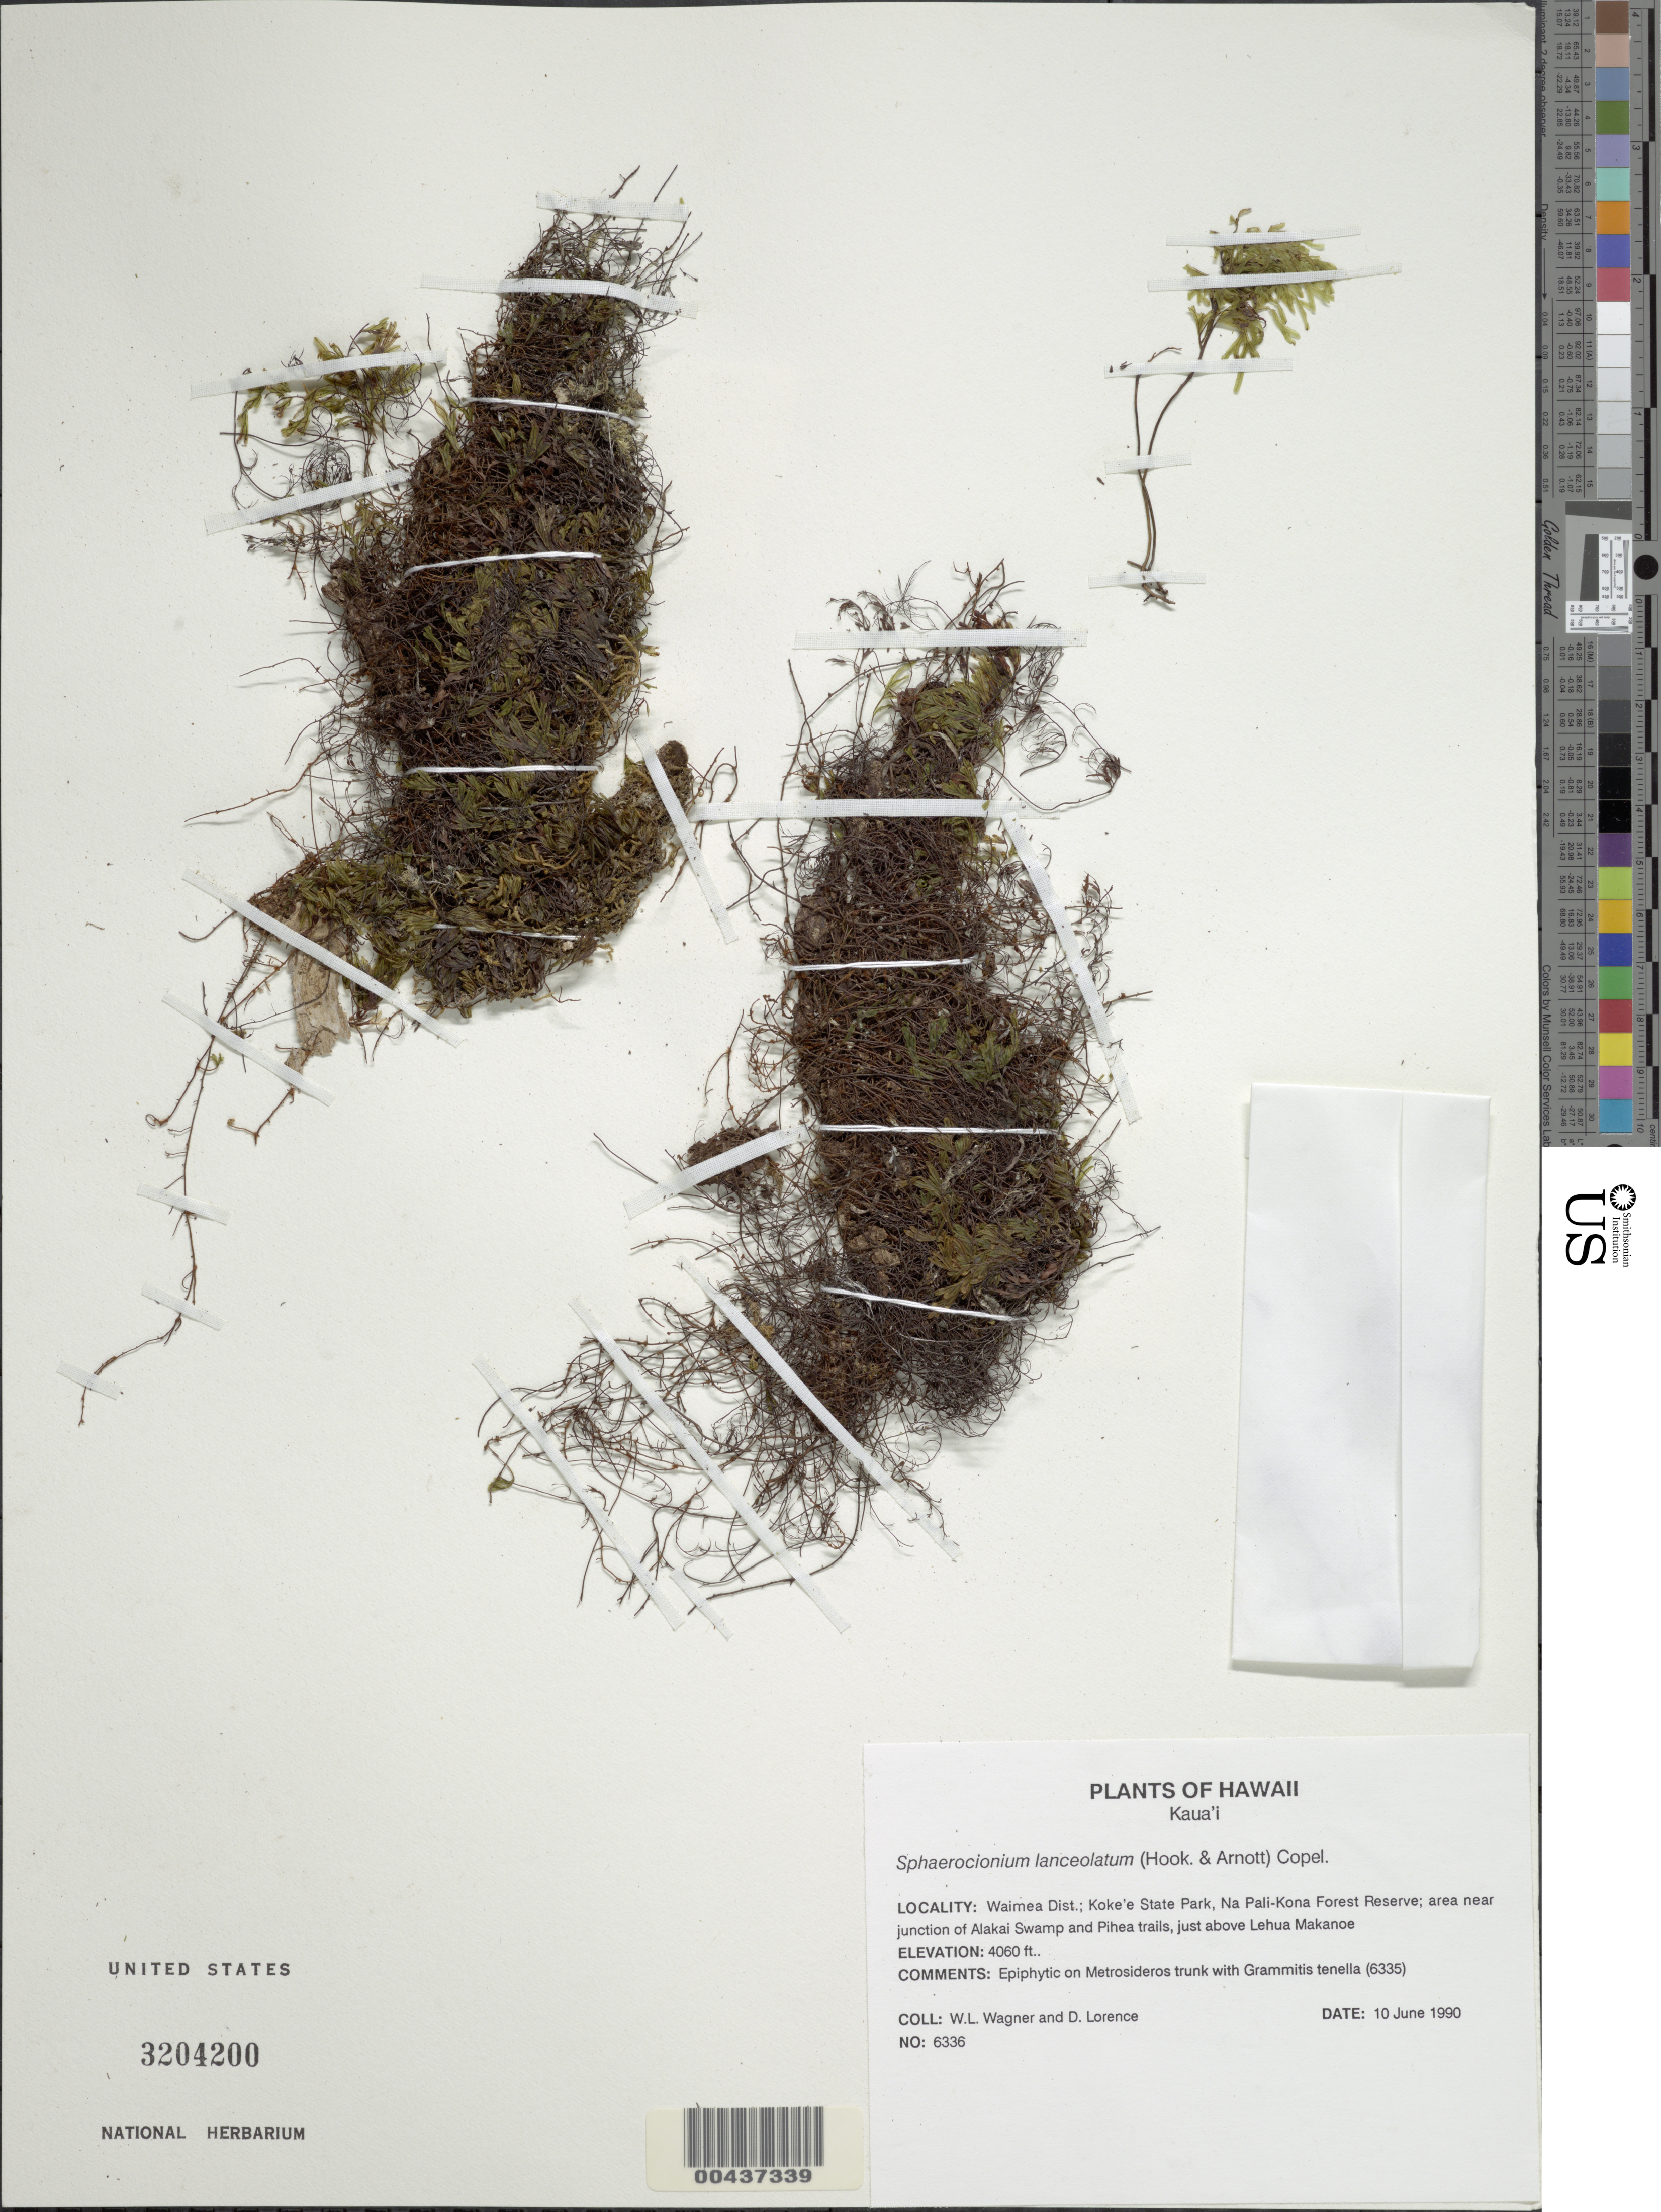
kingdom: Plantae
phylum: Tracheophyta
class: Polypodiopsida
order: Hymenophyllales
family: Hymenophyllaceae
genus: Hymenophyllum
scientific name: Hymenophyllum lanceolatum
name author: Hook. & Arn.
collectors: W. L. Wagner & D. Lorence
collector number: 6336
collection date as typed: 10 Jun 1990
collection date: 1990-06-10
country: United States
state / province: Hawaii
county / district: Kauai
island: Kaua'i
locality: Koke'e State Pk., Na Pali-Kona For. Res.; area near junction of Alakai Swamp and Pihea trails, Just above Lehua Makanoe ...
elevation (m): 1237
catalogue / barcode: US 3204200